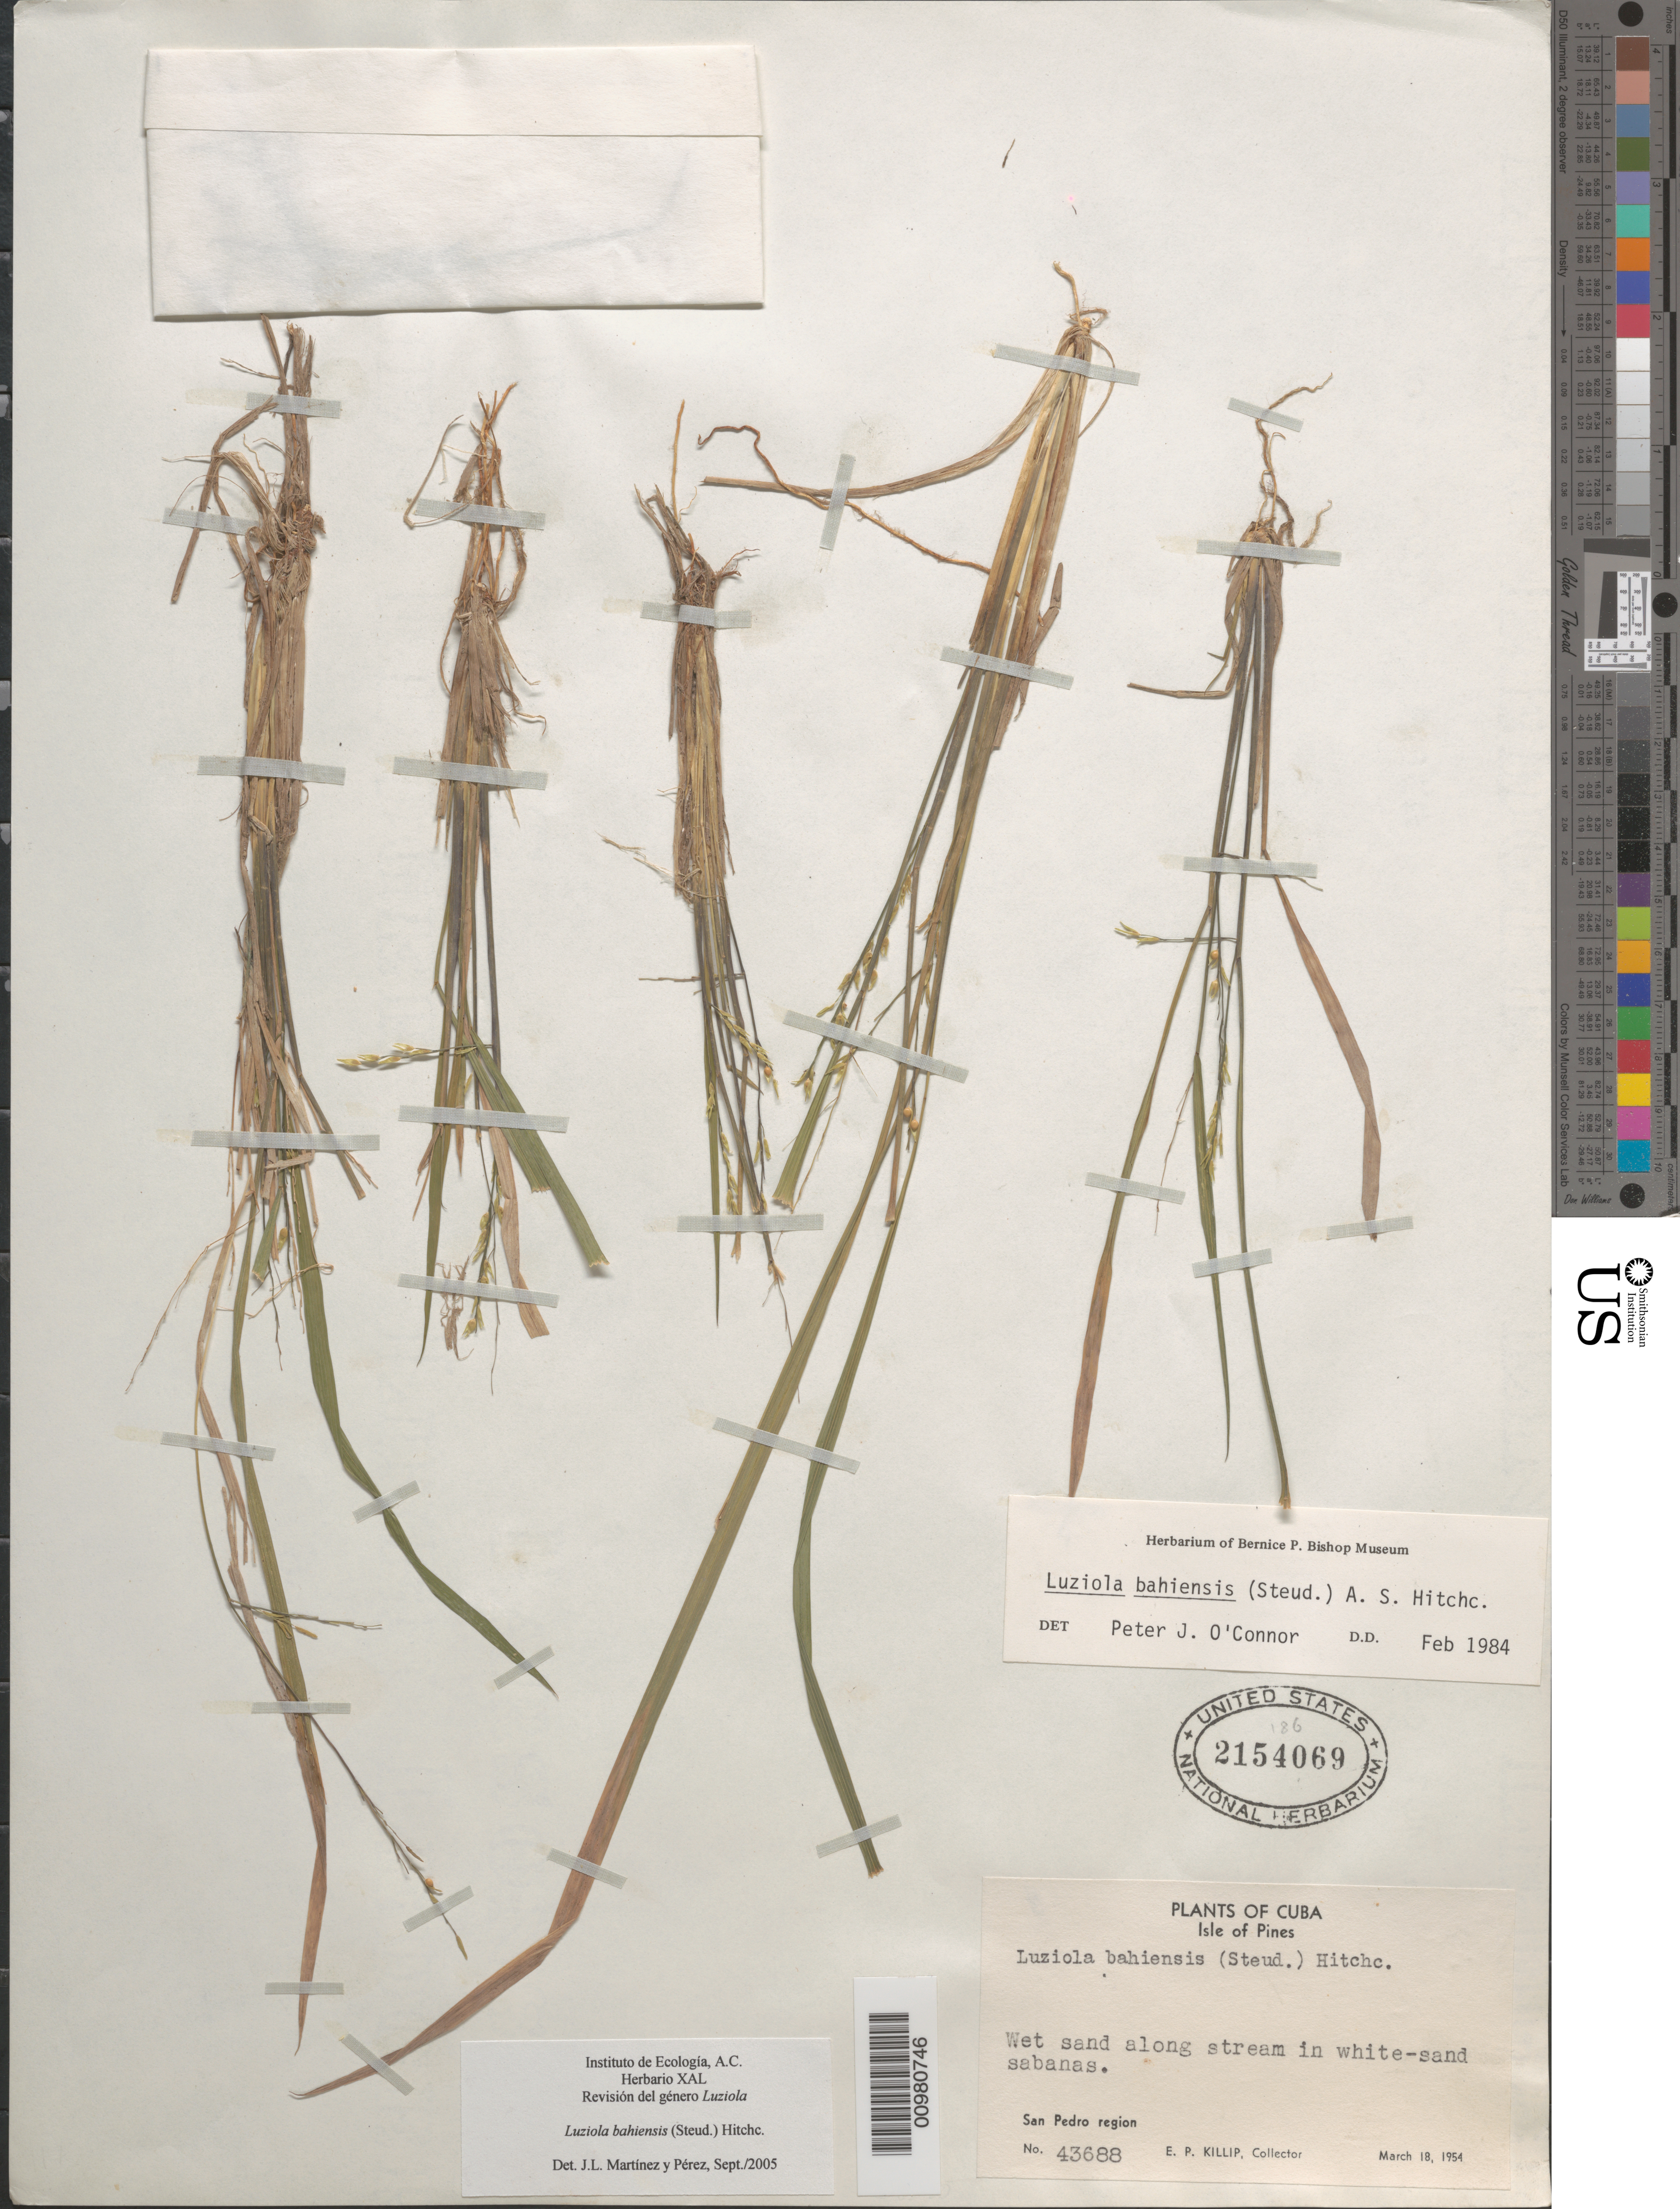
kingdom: Plantae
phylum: Tracheophyta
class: Liliopsida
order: Poales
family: Poaceae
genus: Luziola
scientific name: Luziola bahiensis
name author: (Steud.) Hitchc.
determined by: Martinez Perez, J. L.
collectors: E. P. Killip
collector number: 43688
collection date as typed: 18 Mar 1954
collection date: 1954-03-18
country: Cuba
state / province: Isla de La Juventud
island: Cuba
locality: San Pedro region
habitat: Wet sand along stream in white-sand sabanas.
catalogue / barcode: US 2154069